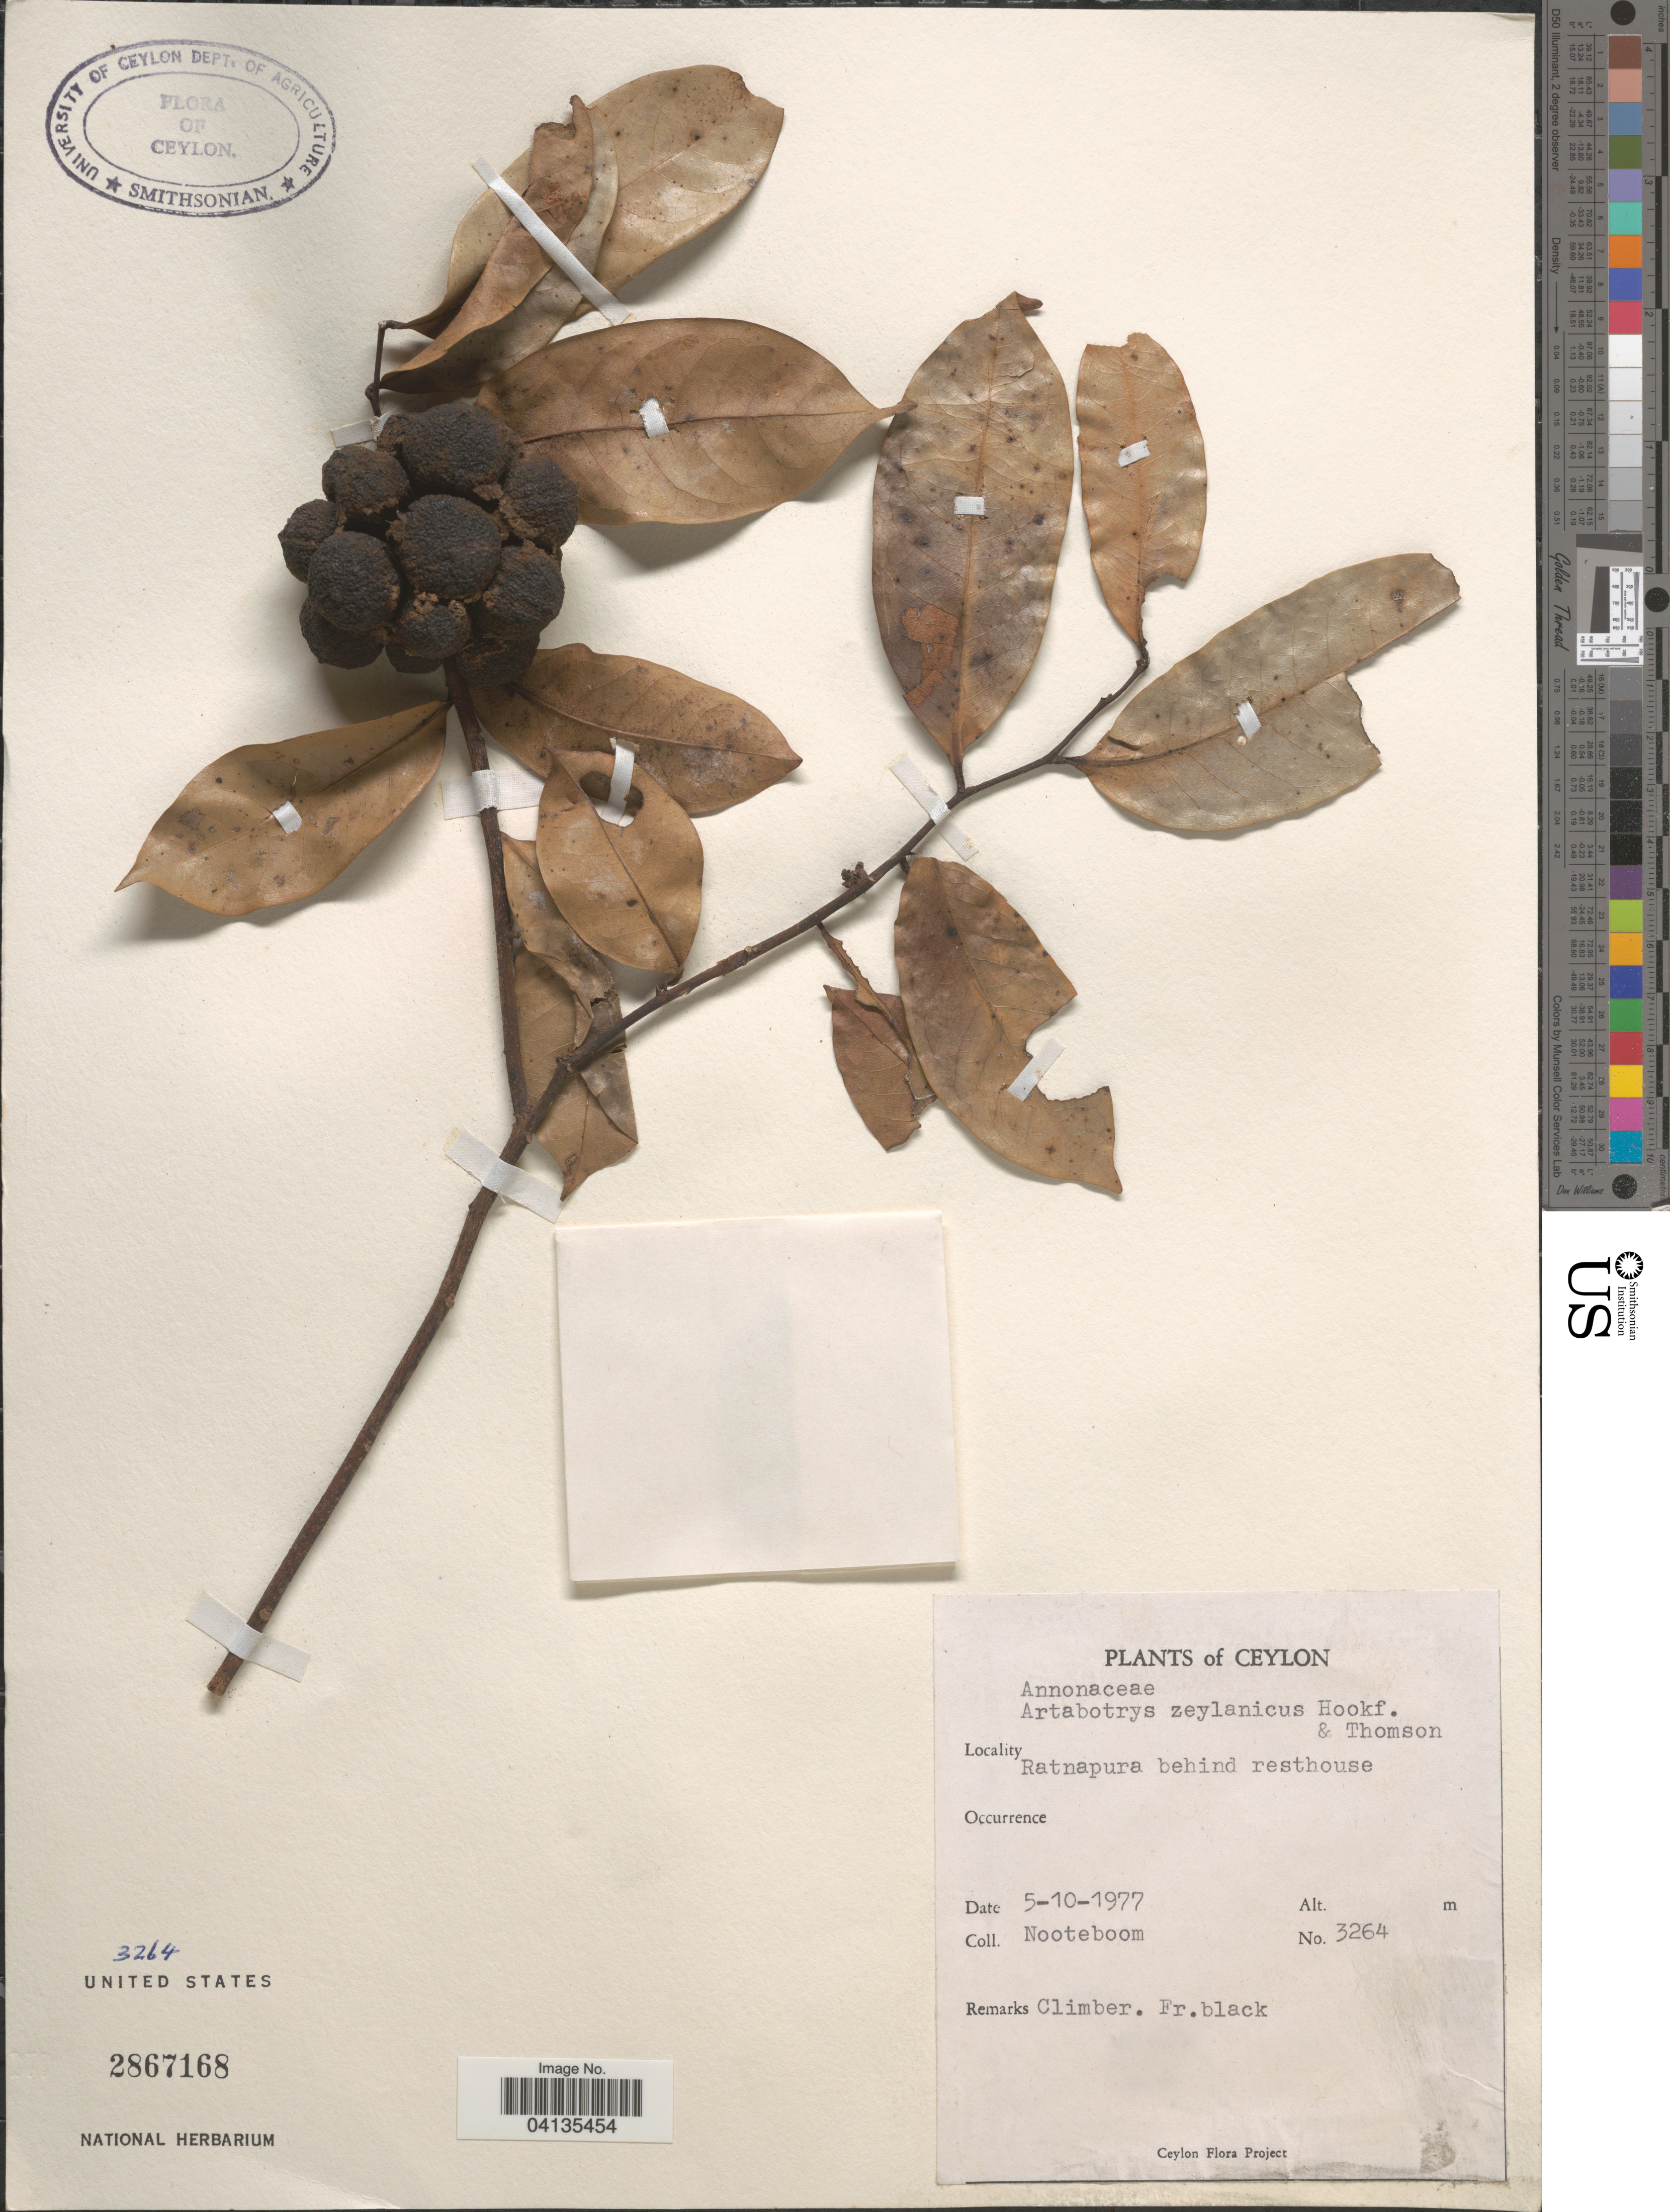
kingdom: Plantae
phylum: Tracheophyta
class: Magnoliopsida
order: Magnoliales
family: Annonaceae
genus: Artabotrys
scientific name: Artabotrys zeylanicus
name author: Hook. f. & Thomson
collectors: Nooteboom, --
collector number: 3264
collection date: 1977-10-05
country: Sri Lanka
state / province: Sabaragamuwa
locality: Ceylon. Ratnapura behind resthouse.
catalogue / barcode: US 2867168